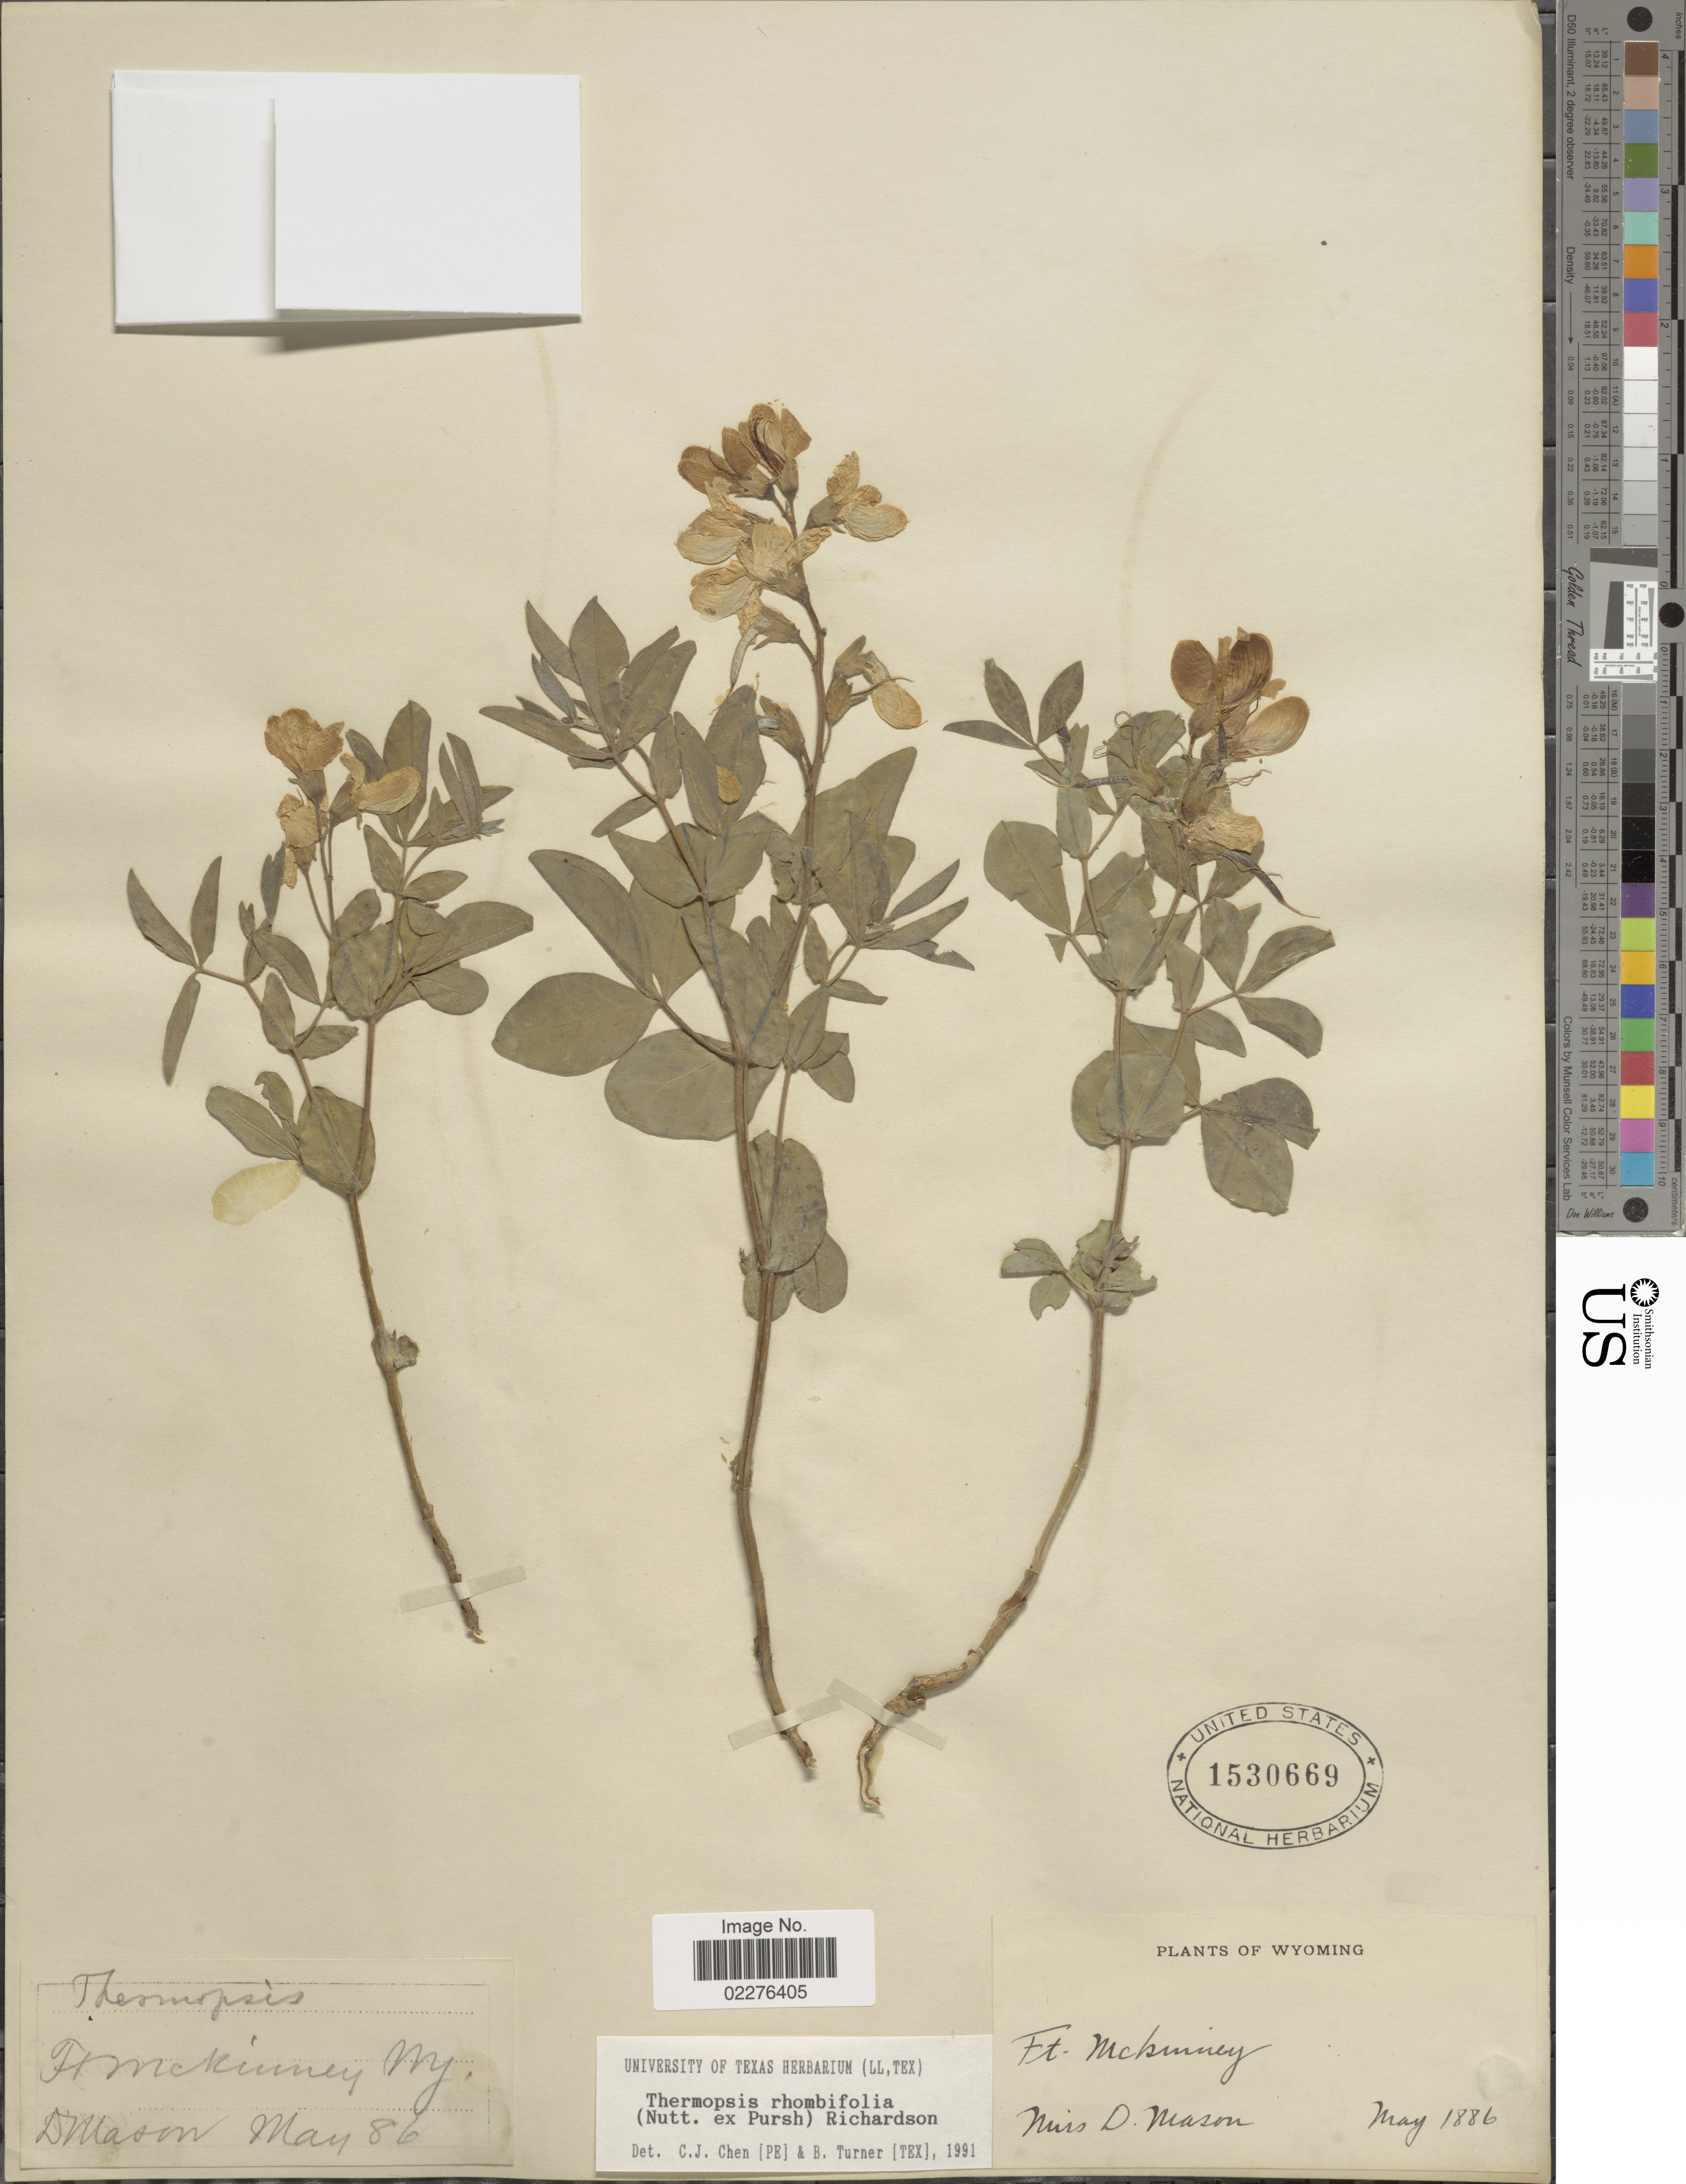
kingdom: Plantae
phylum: Tracheophyta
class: Magnoliopsida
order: Fabales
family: Fabaceae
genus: Thermopsis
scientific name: Thermopsis rhombifolia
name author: Richardson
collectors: D. Mason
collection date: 1886-05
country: United States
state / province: Wyoming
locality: Ft Mc Kinney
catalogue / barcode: US 1530669